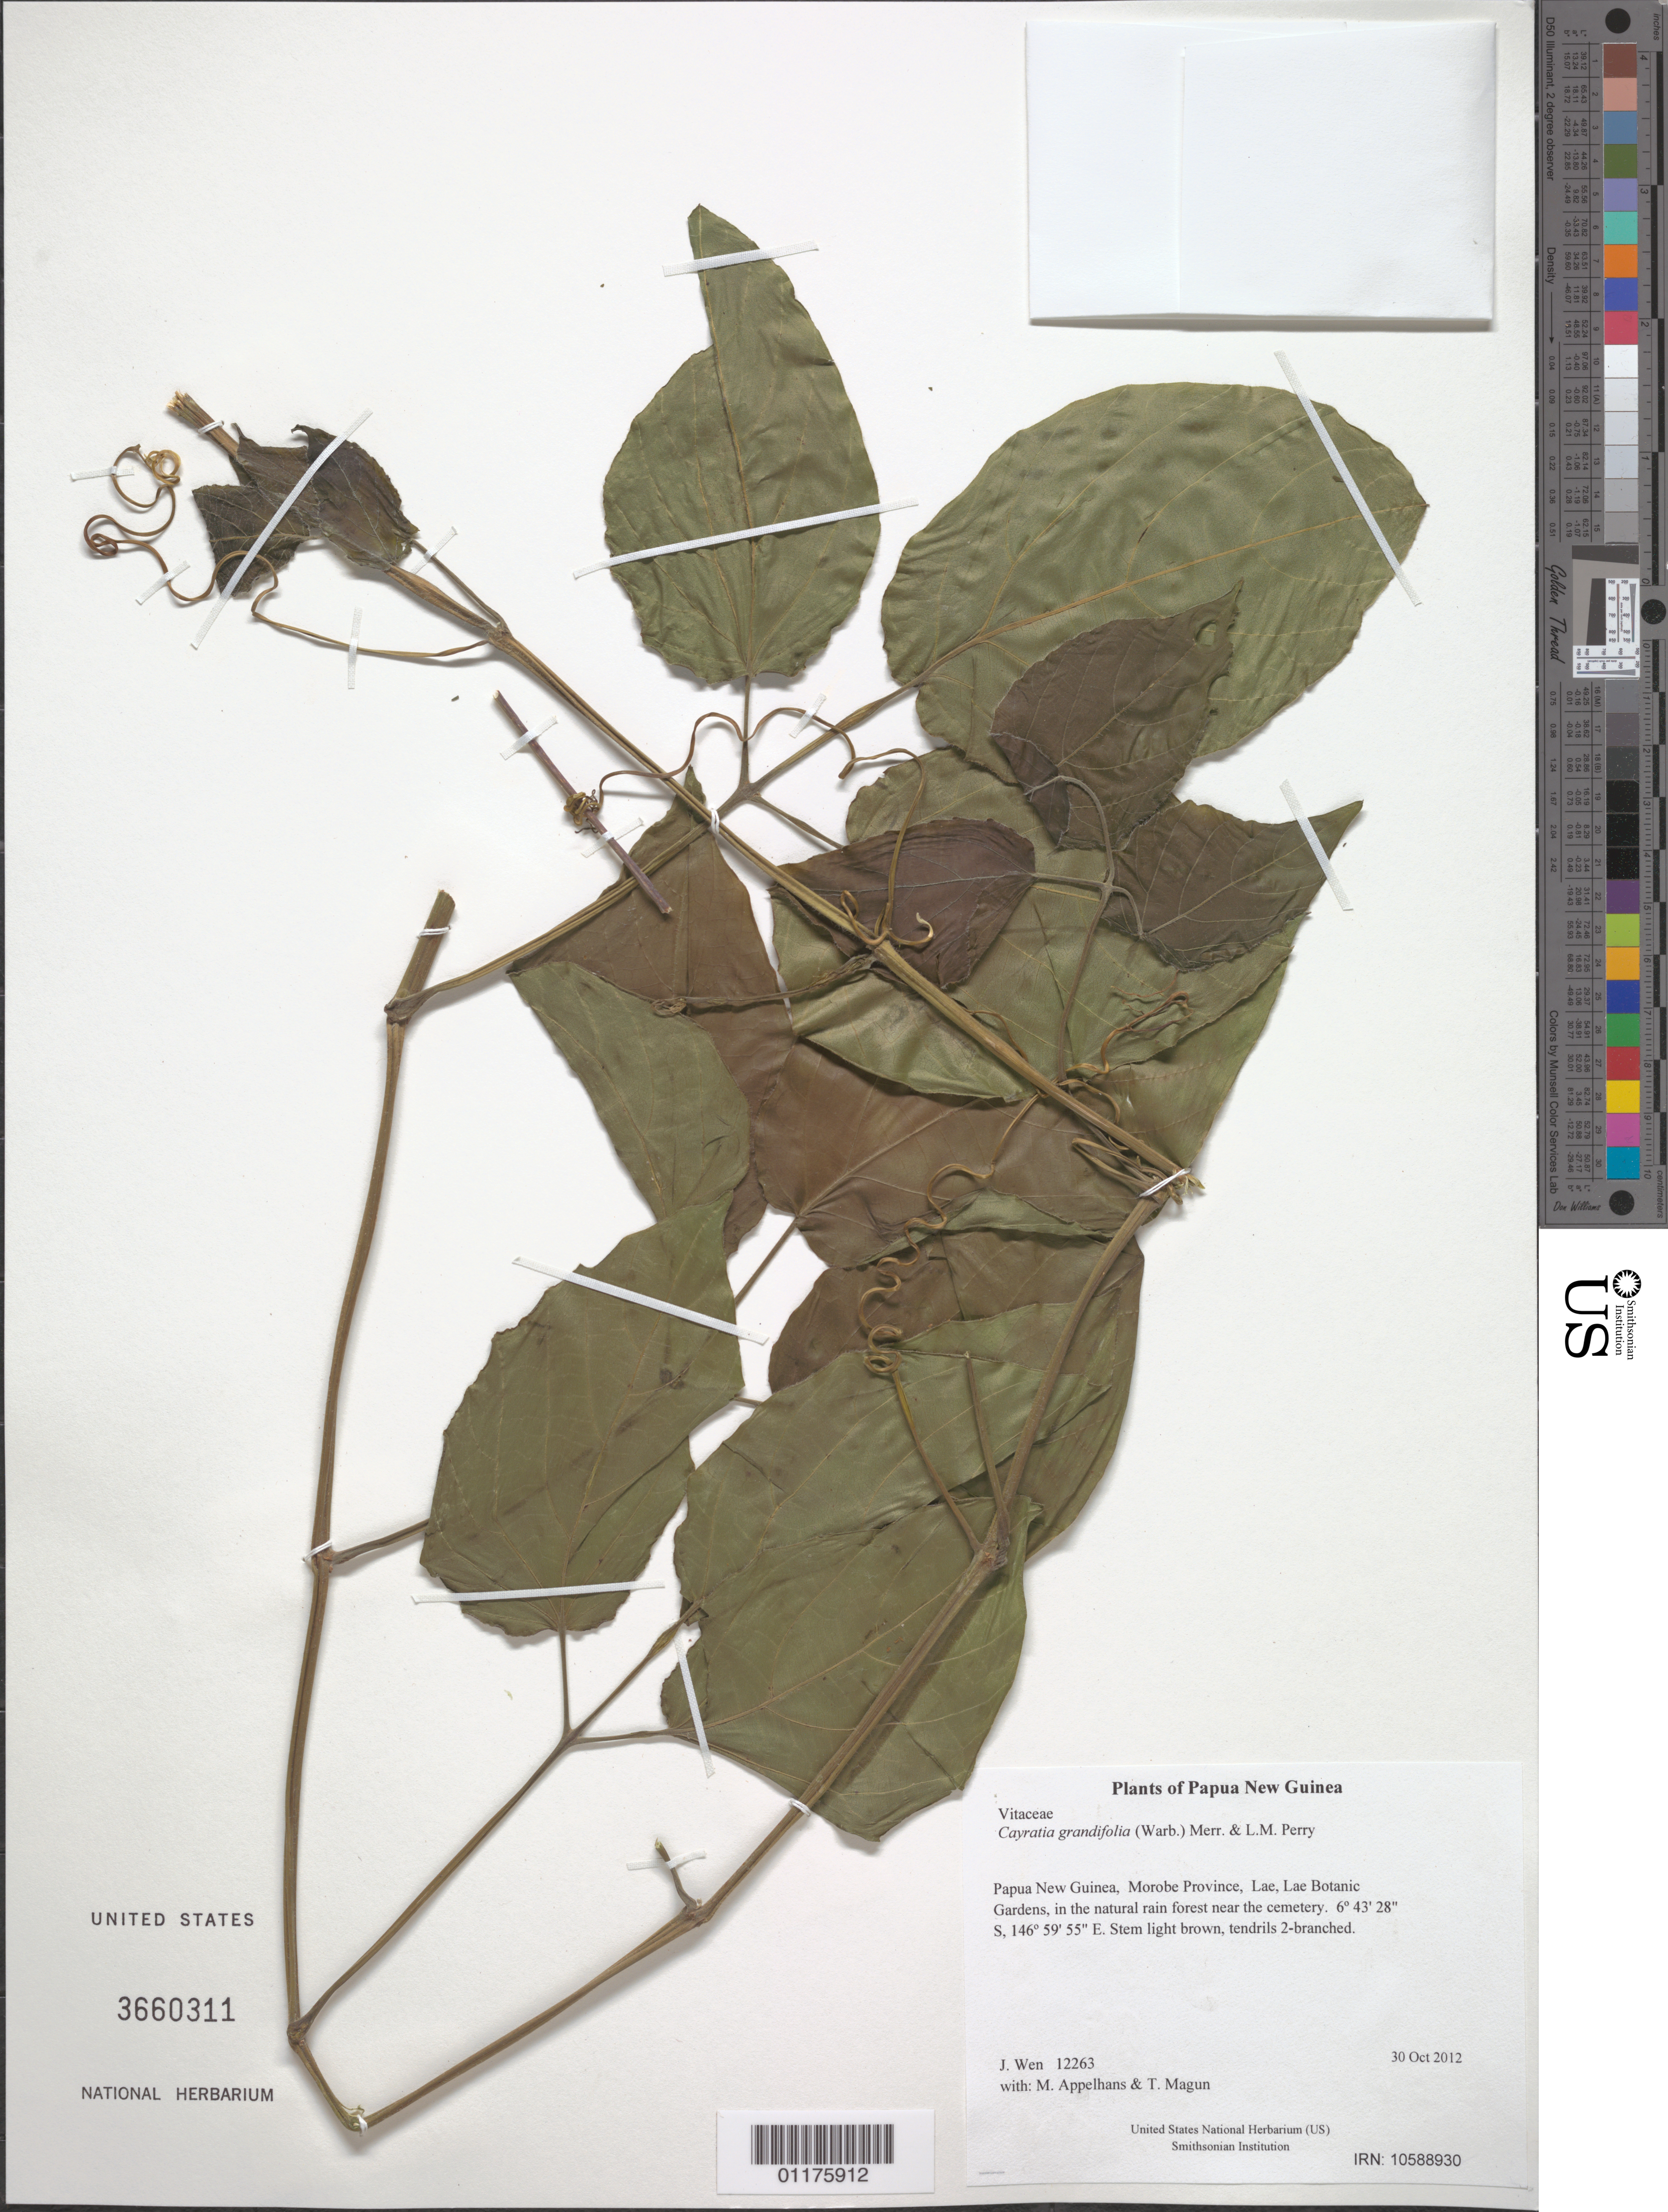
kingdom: Plantae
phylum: Tracheophyta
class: Magnoliopsida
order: Vitales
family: Vitaceae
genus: Cayratia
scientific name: Cayratia grandifolia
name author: (Warb.) Merr. & L.M. Perry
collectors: M. Appelhans & T. Magun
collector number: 12263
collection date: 2012-10-30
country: Papua New Guinea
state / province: Morobe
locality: Lae, Lae Botanic Gardens, in the natural rain forest near the cemetery.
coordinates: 06 43.481 S, 146 59.923 E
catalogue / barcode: US 3660311